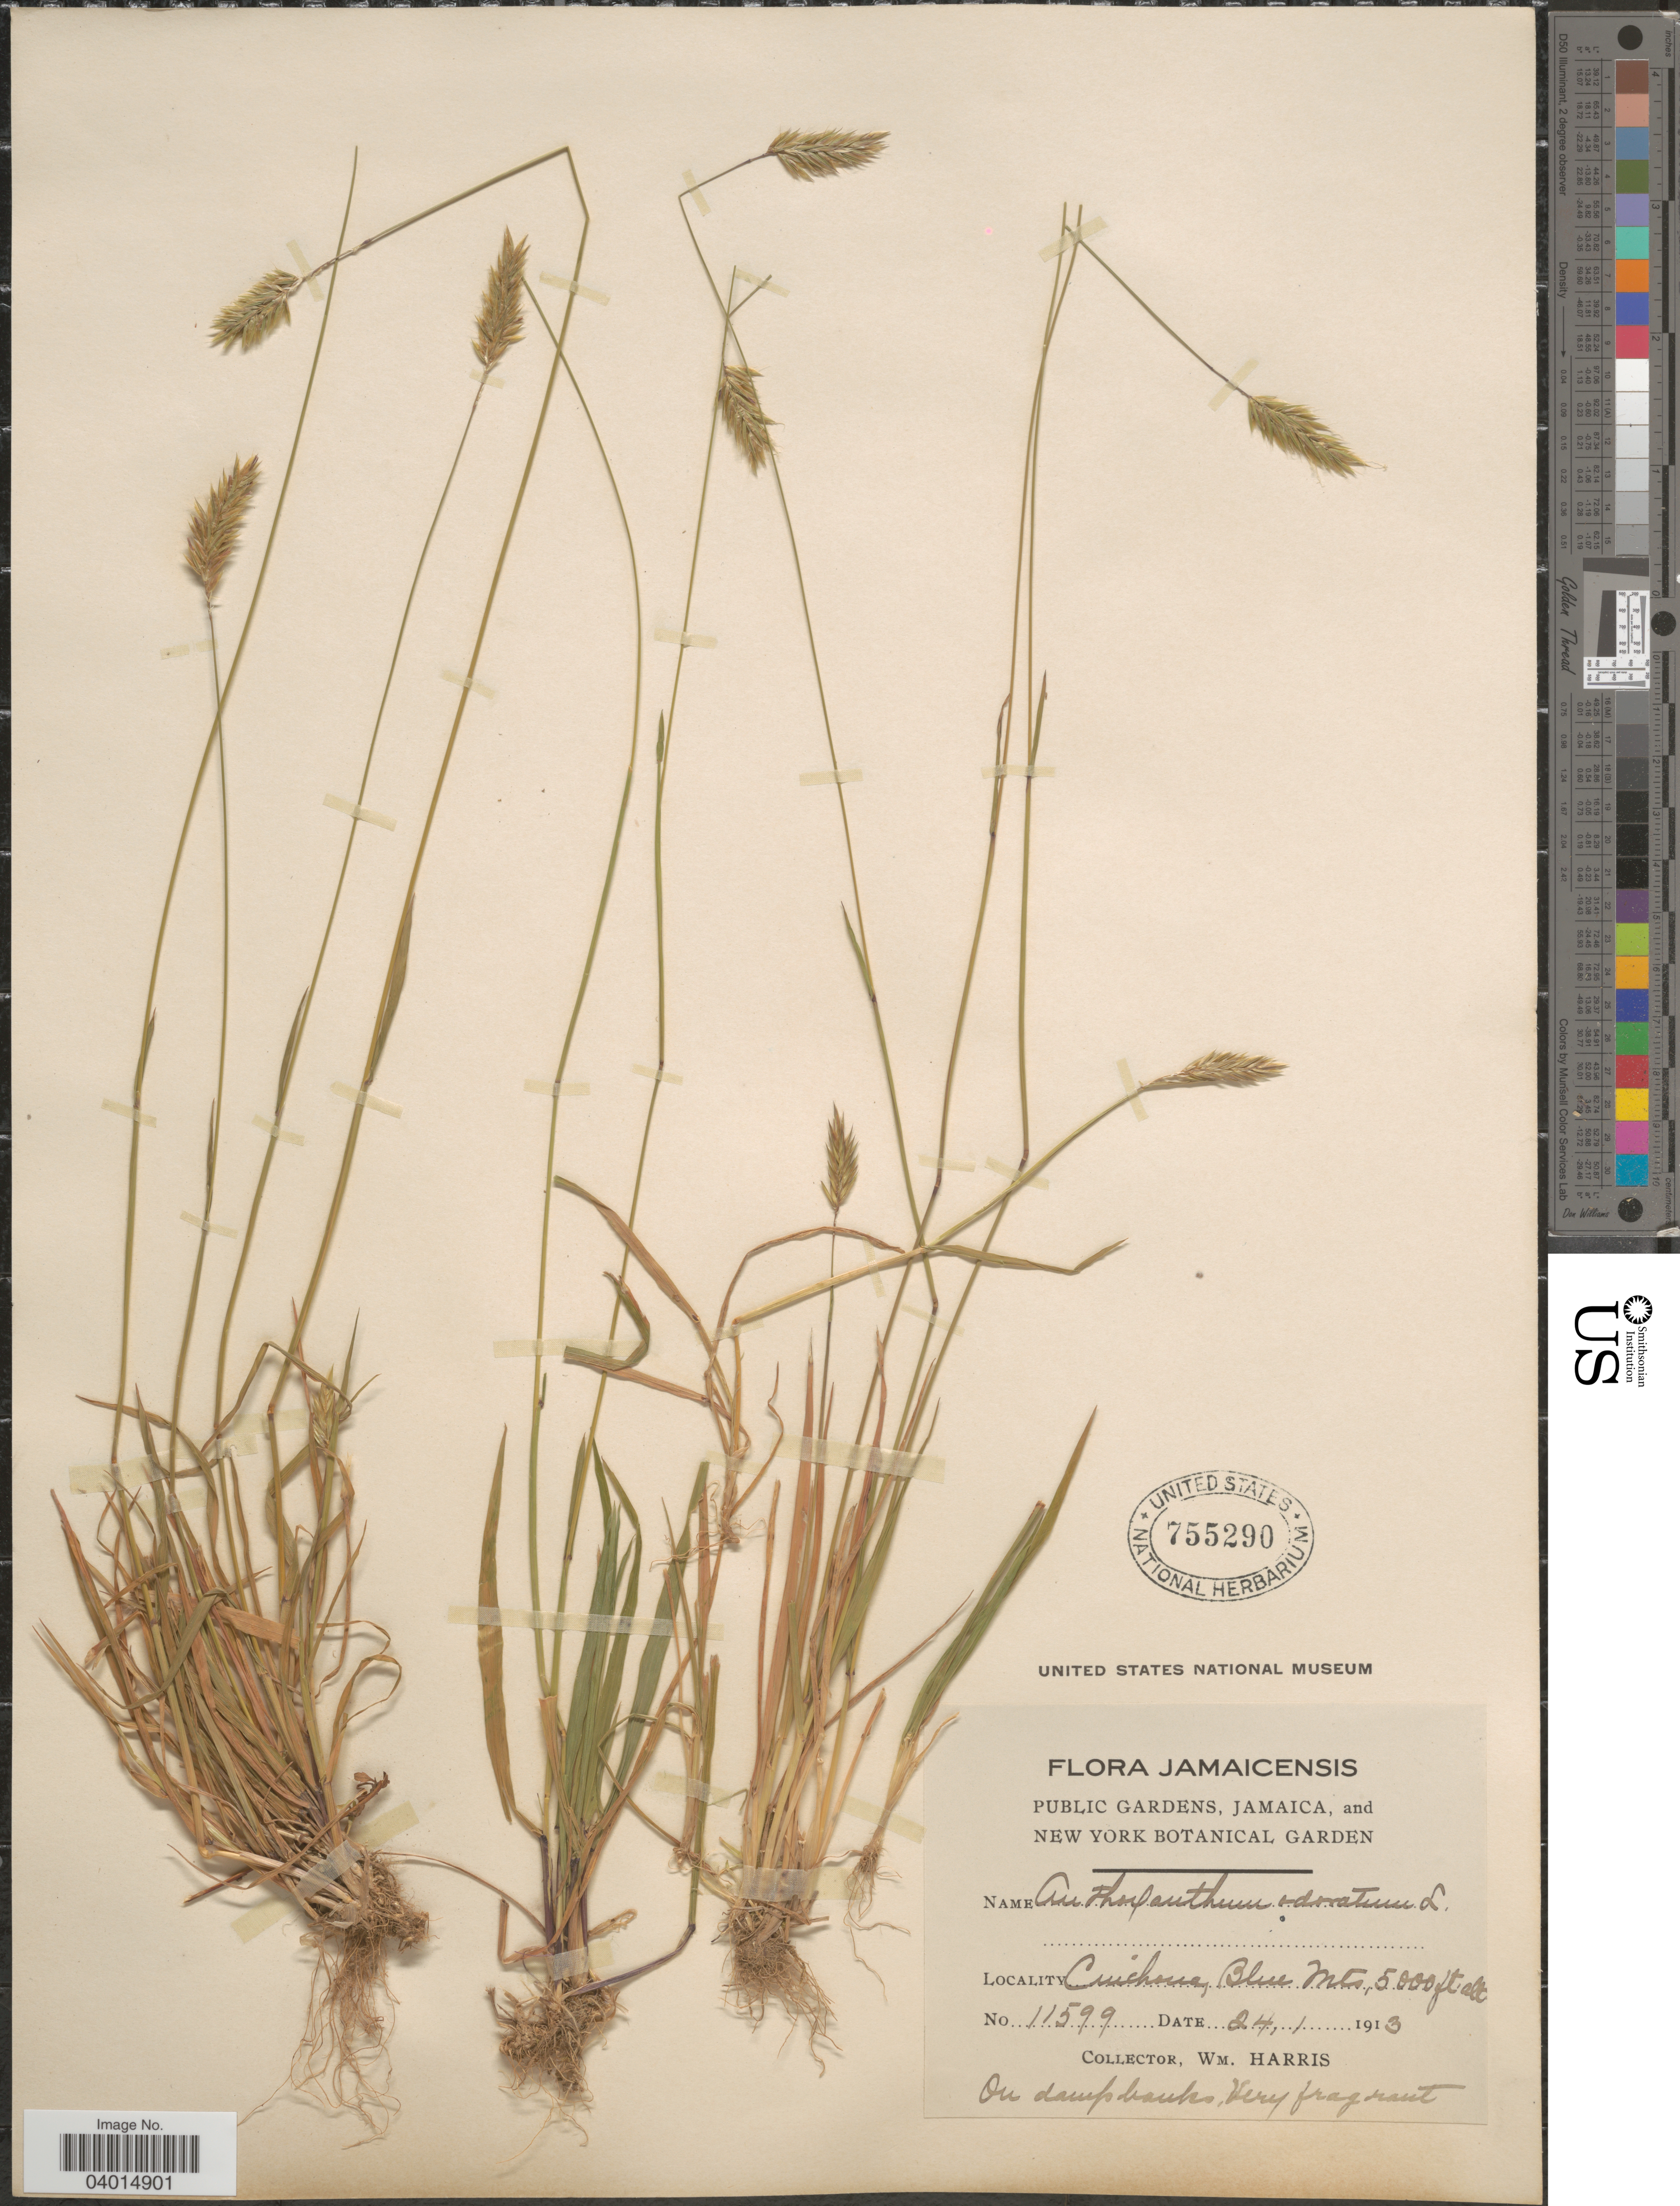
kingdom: Plantae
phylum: Tracheophyta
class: Liliopsida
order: Poales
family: Poaceae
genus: Anthoxanthum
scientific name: Anthoxanthum odoratum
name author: L.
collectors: W. H. Harris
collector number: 11599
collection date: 1913-01-24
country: Jamaica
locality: Cinchona, Blue Mts.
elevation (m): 1524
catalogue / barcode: US 755290